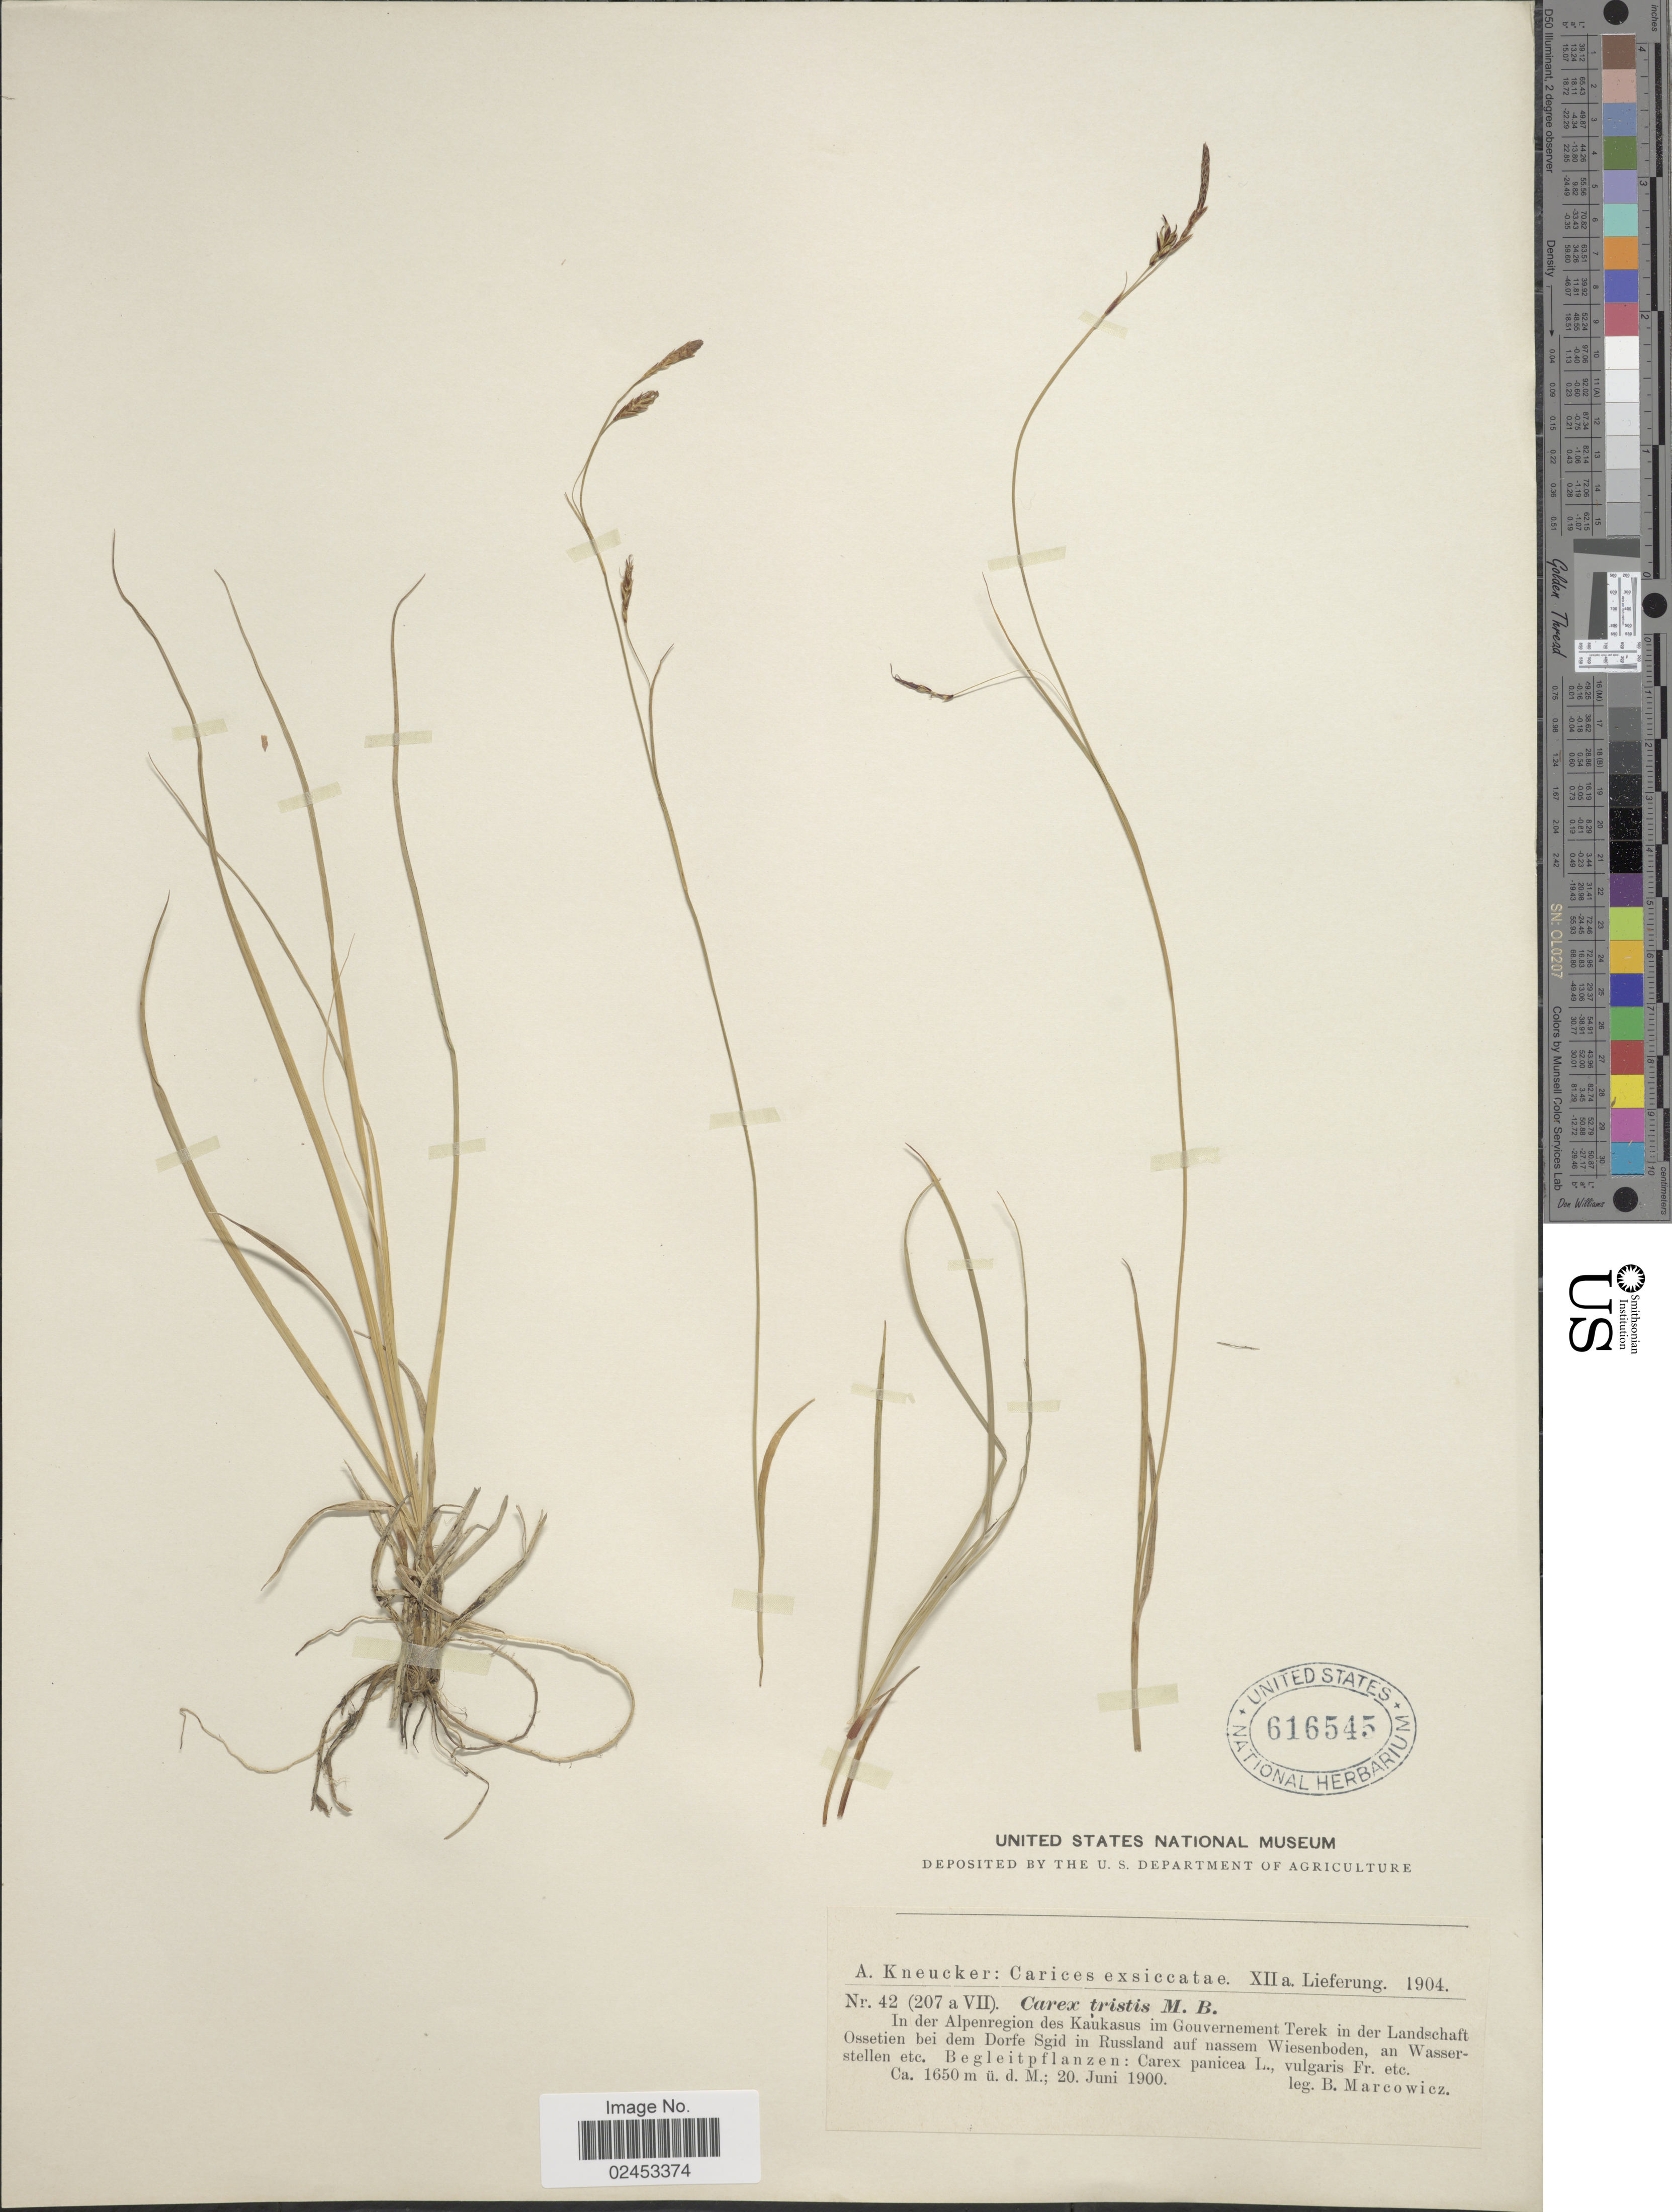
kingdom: Plantae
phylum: Tracheophyta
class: Liliopsida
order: Poales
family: Cyperaceae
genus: Carex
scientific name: Carex tristis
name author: M. Bieb.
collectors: B. Marcowicz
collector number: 42 (207 a VII)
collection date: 1900-06-20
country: Russian Federation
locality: In der Alpenregion des Kaukasus im Gouvernement Terek in der Landschaft Ossetien bei dem Dorfe Sgid in Russland auf nassem Wiesenboden, an Wasserstellen etc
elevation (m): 1650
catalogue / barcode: US 616545